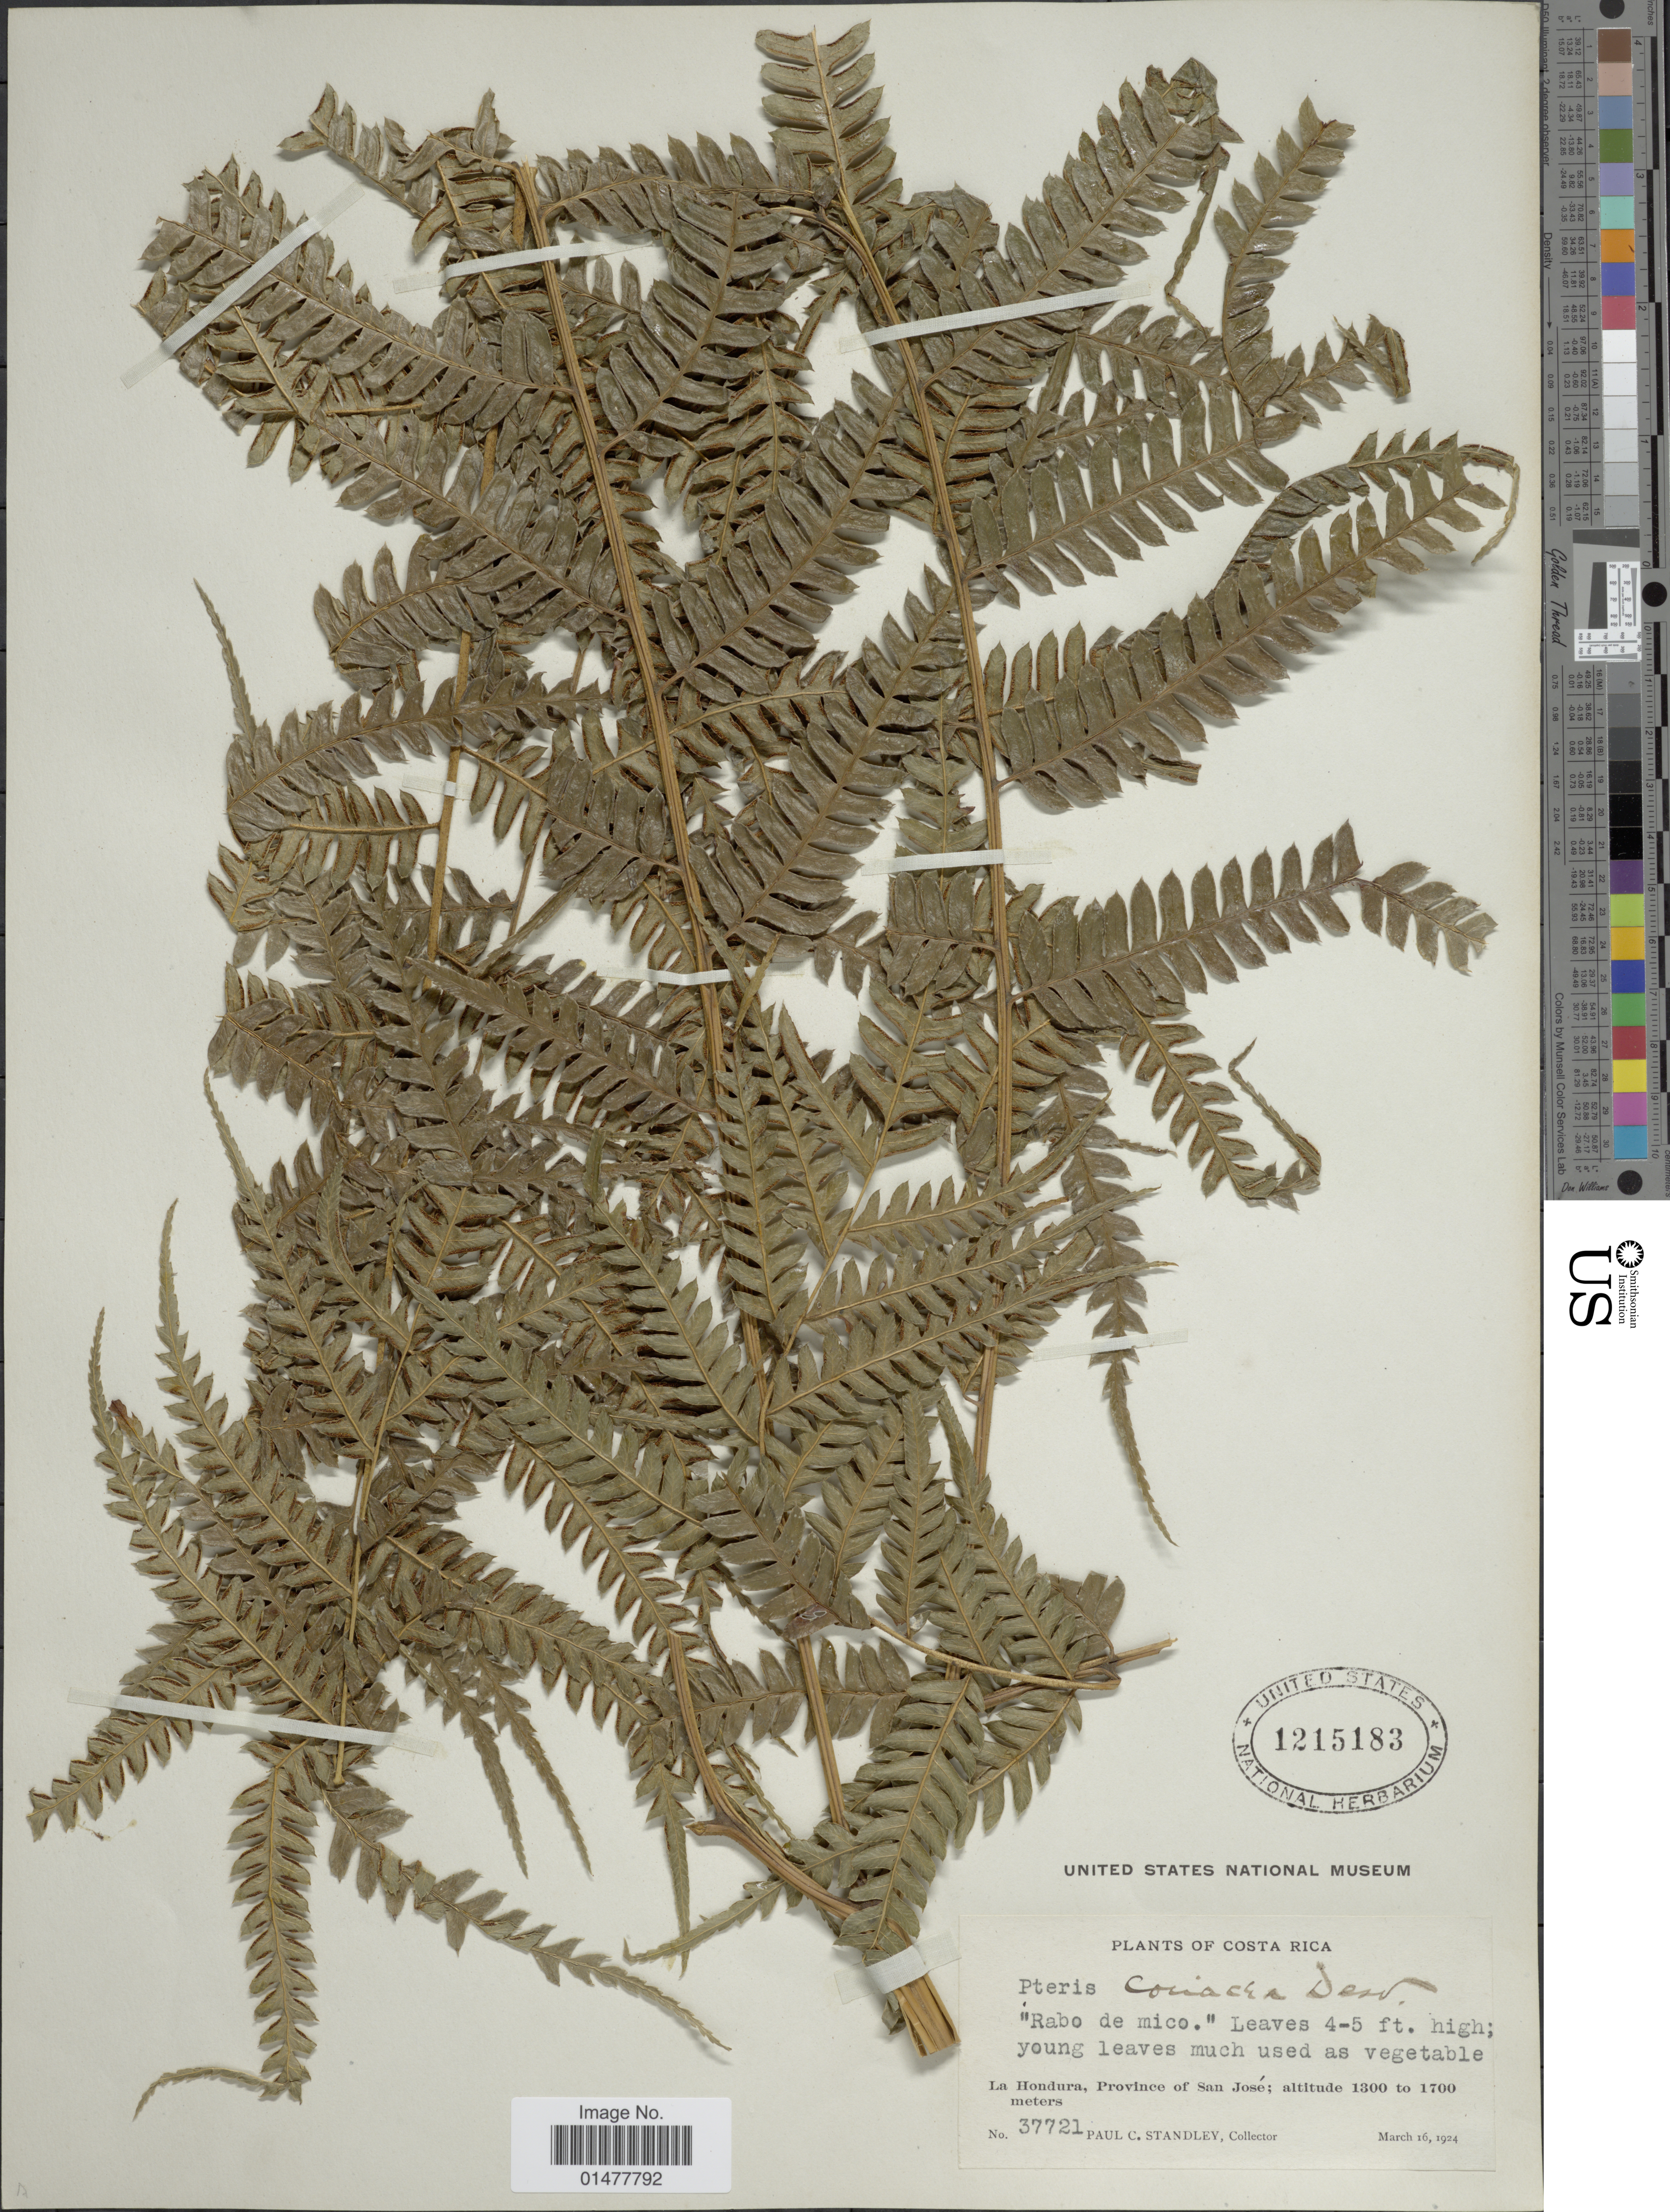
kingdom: Plantae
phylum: Tracheophyta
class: Polypodiopsida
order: Polypodiales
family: Pteridaceae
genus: Pteris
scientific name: Pteris muricatopedata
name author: A.L. Arbeláez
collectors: P. C. Standley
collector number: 37721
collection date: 1924-03-16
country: Costa Rica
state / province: San José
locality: La Hondura.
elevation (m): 1300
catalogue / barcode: US 1215183